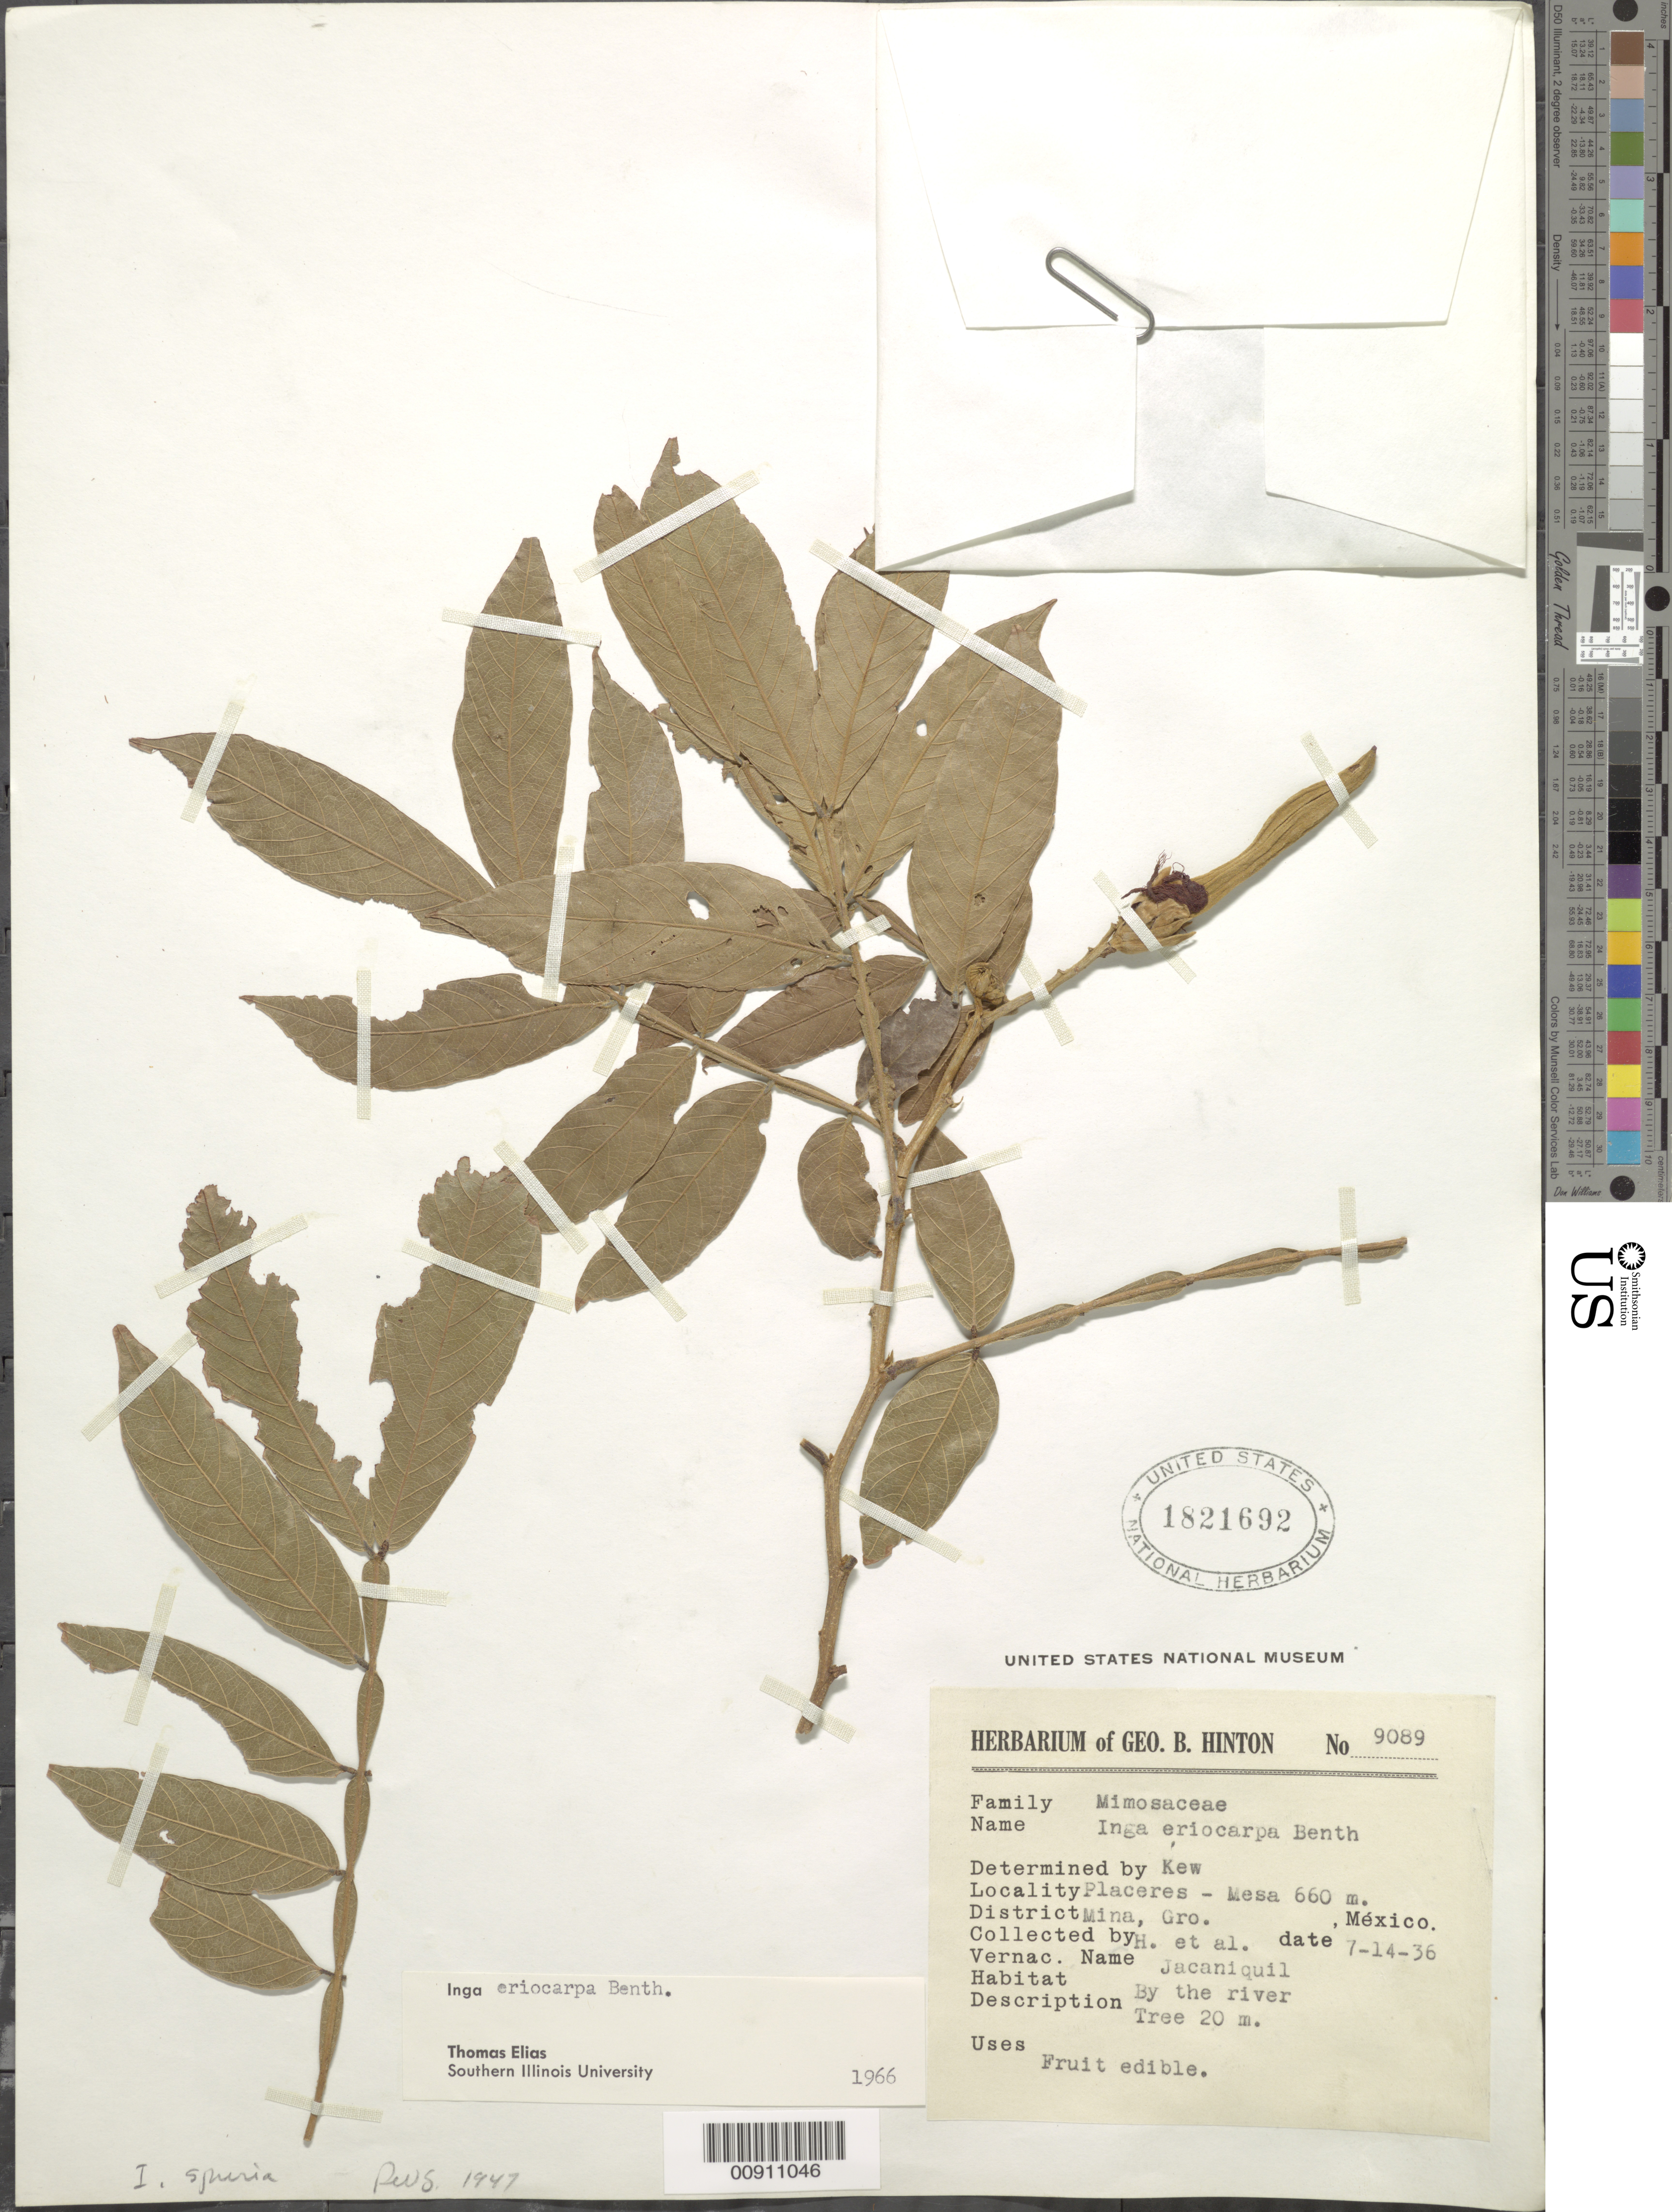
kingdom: Plantae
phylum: Tracheophyta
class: Magnoliopsida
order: Fabales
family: Fabaceae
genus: Inga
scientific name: Inga vera subsp. eriocarpa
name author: (Benth.) J. León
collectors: G. B. Hinton & et al.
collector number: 9089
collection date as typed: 14 Jul 1936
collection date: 1936-07-14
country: Mexico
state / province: Guerrero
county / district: Mina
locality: Placeres - Mesa, District Mina, Guerrero.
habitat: By the river.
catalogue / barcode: US 1821692